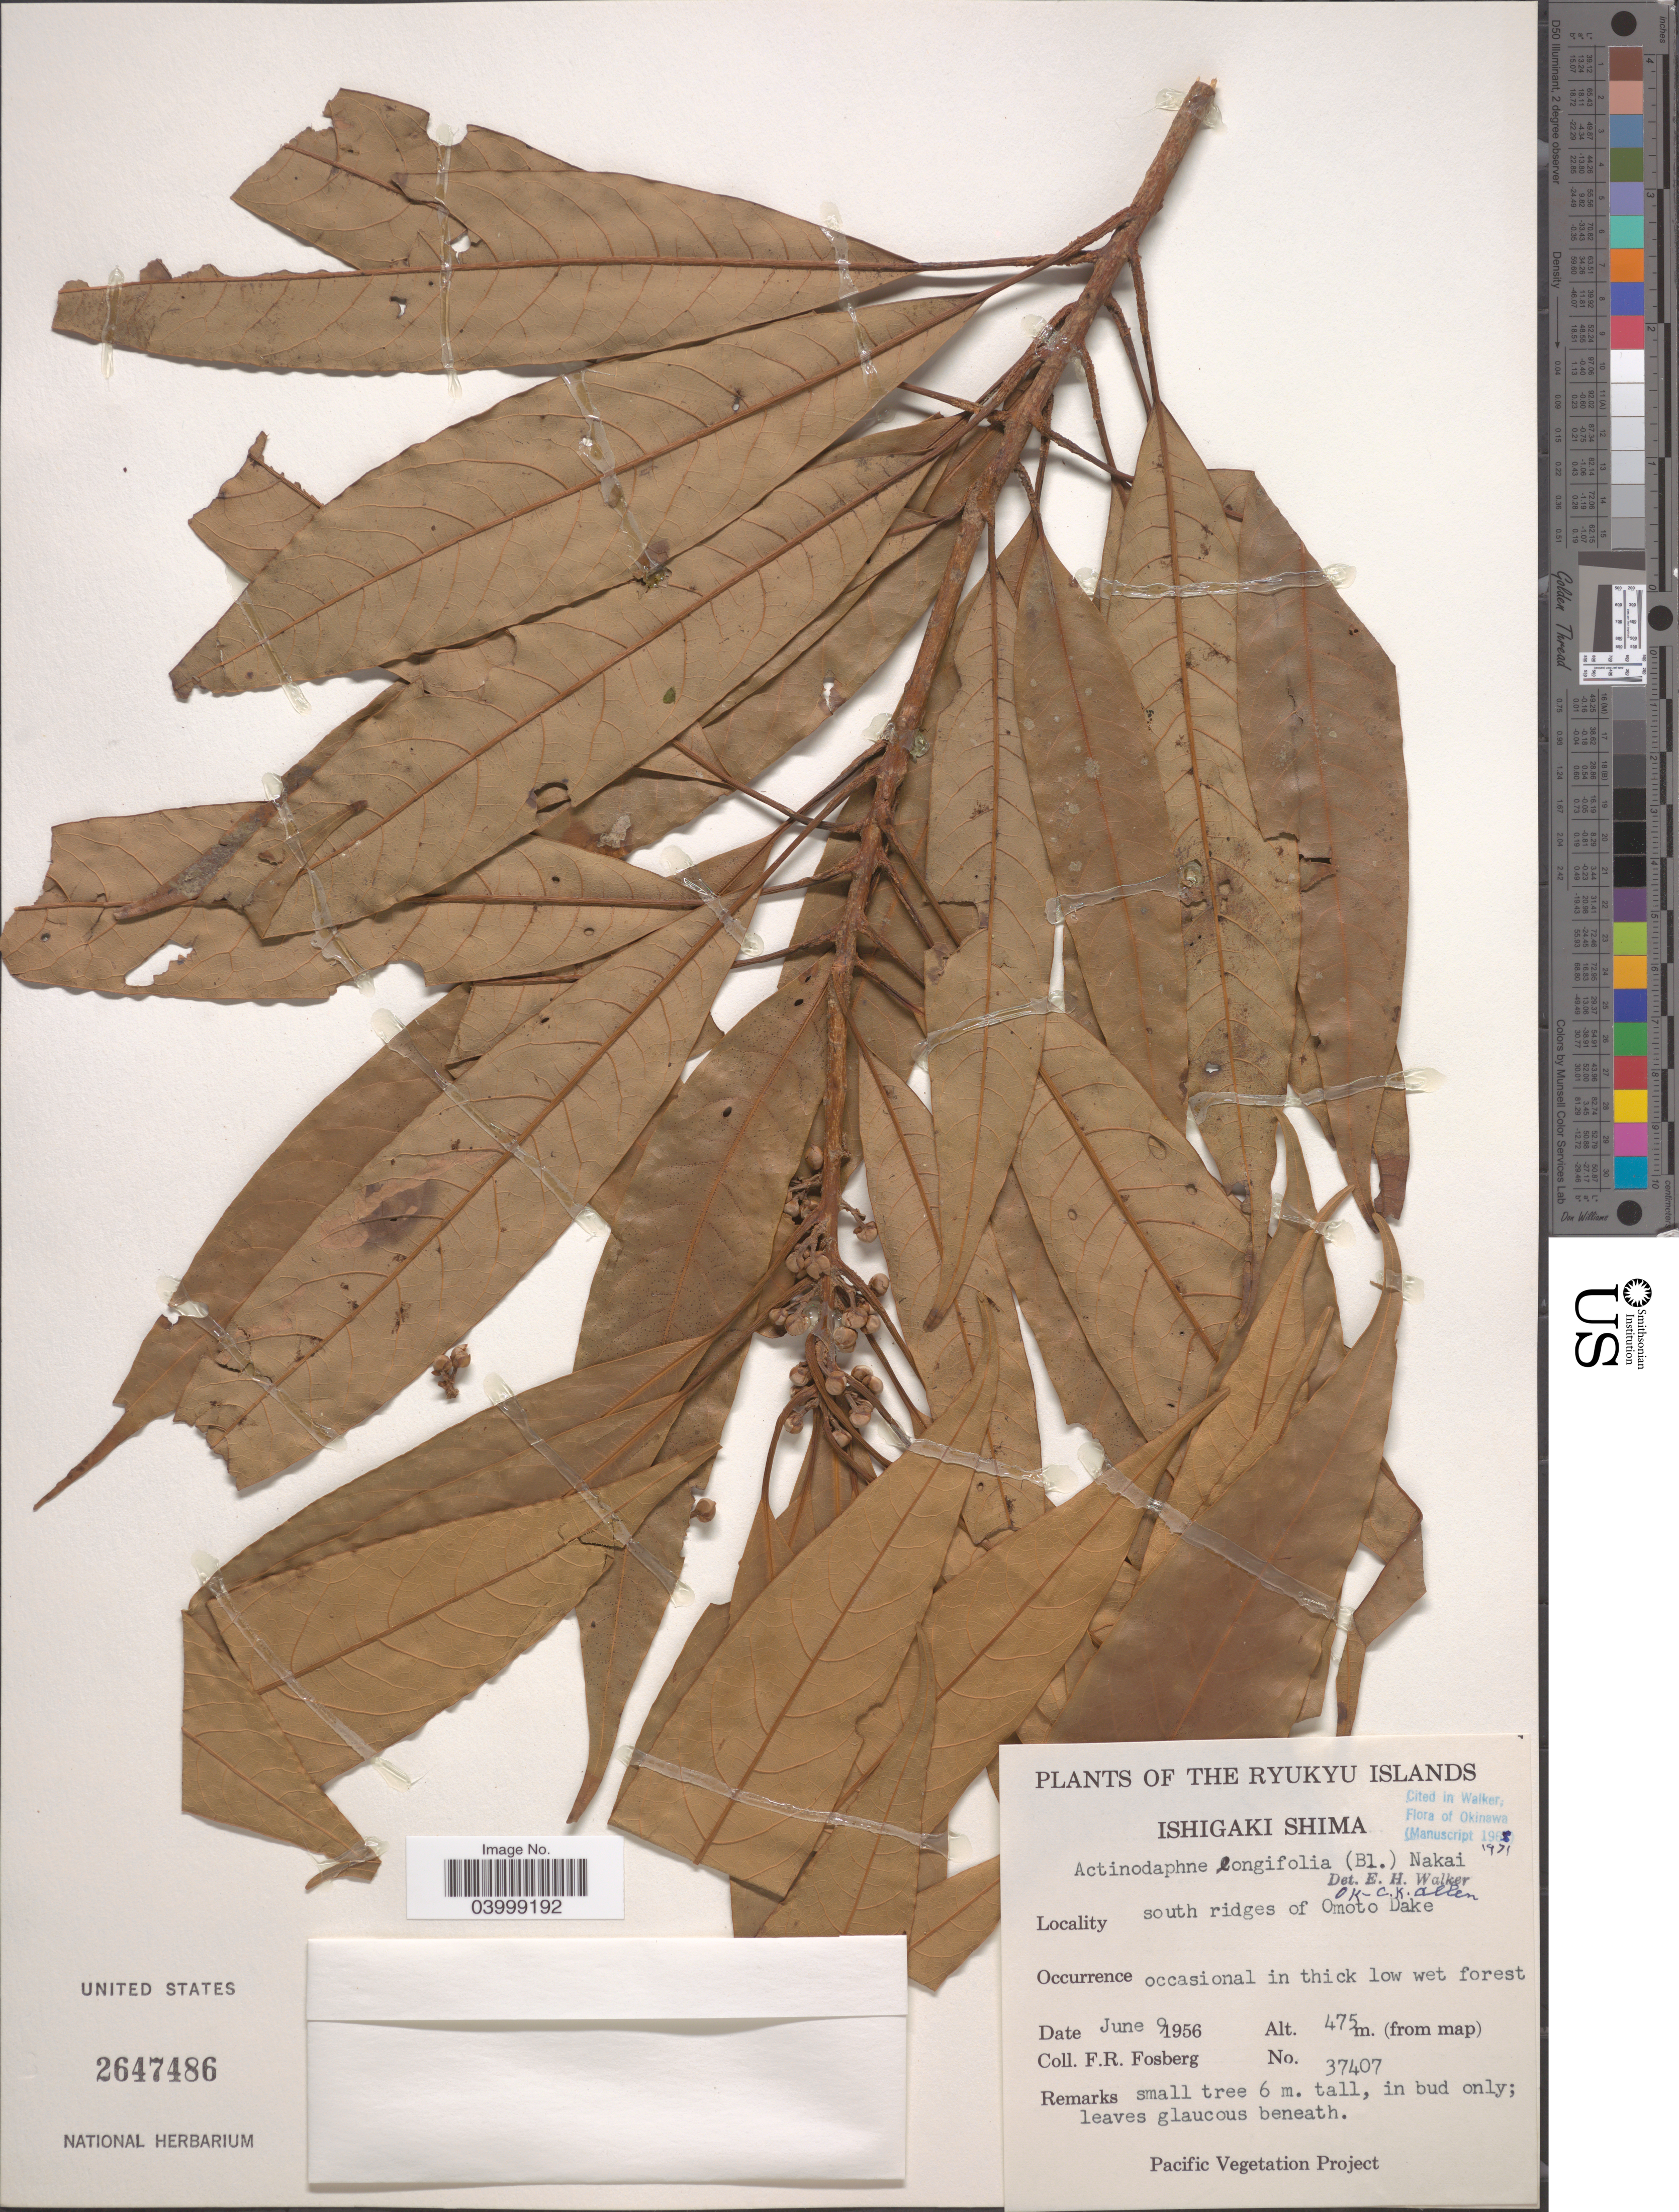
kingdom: Plantae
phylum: Tracheophyta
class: Magnoliopsida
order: Laurales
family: Lauraceae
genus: Actinodaphne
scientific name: Actinodaphne longifolia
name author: Nakai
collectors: F. R. Fosberg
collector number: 37407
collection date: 1956-06-09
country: Japan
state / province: Okinawa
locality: Ryukyu Islands. Ishigaki Shima. South ridges of Omoto Dake.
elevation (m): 475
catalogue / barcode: US 2647486